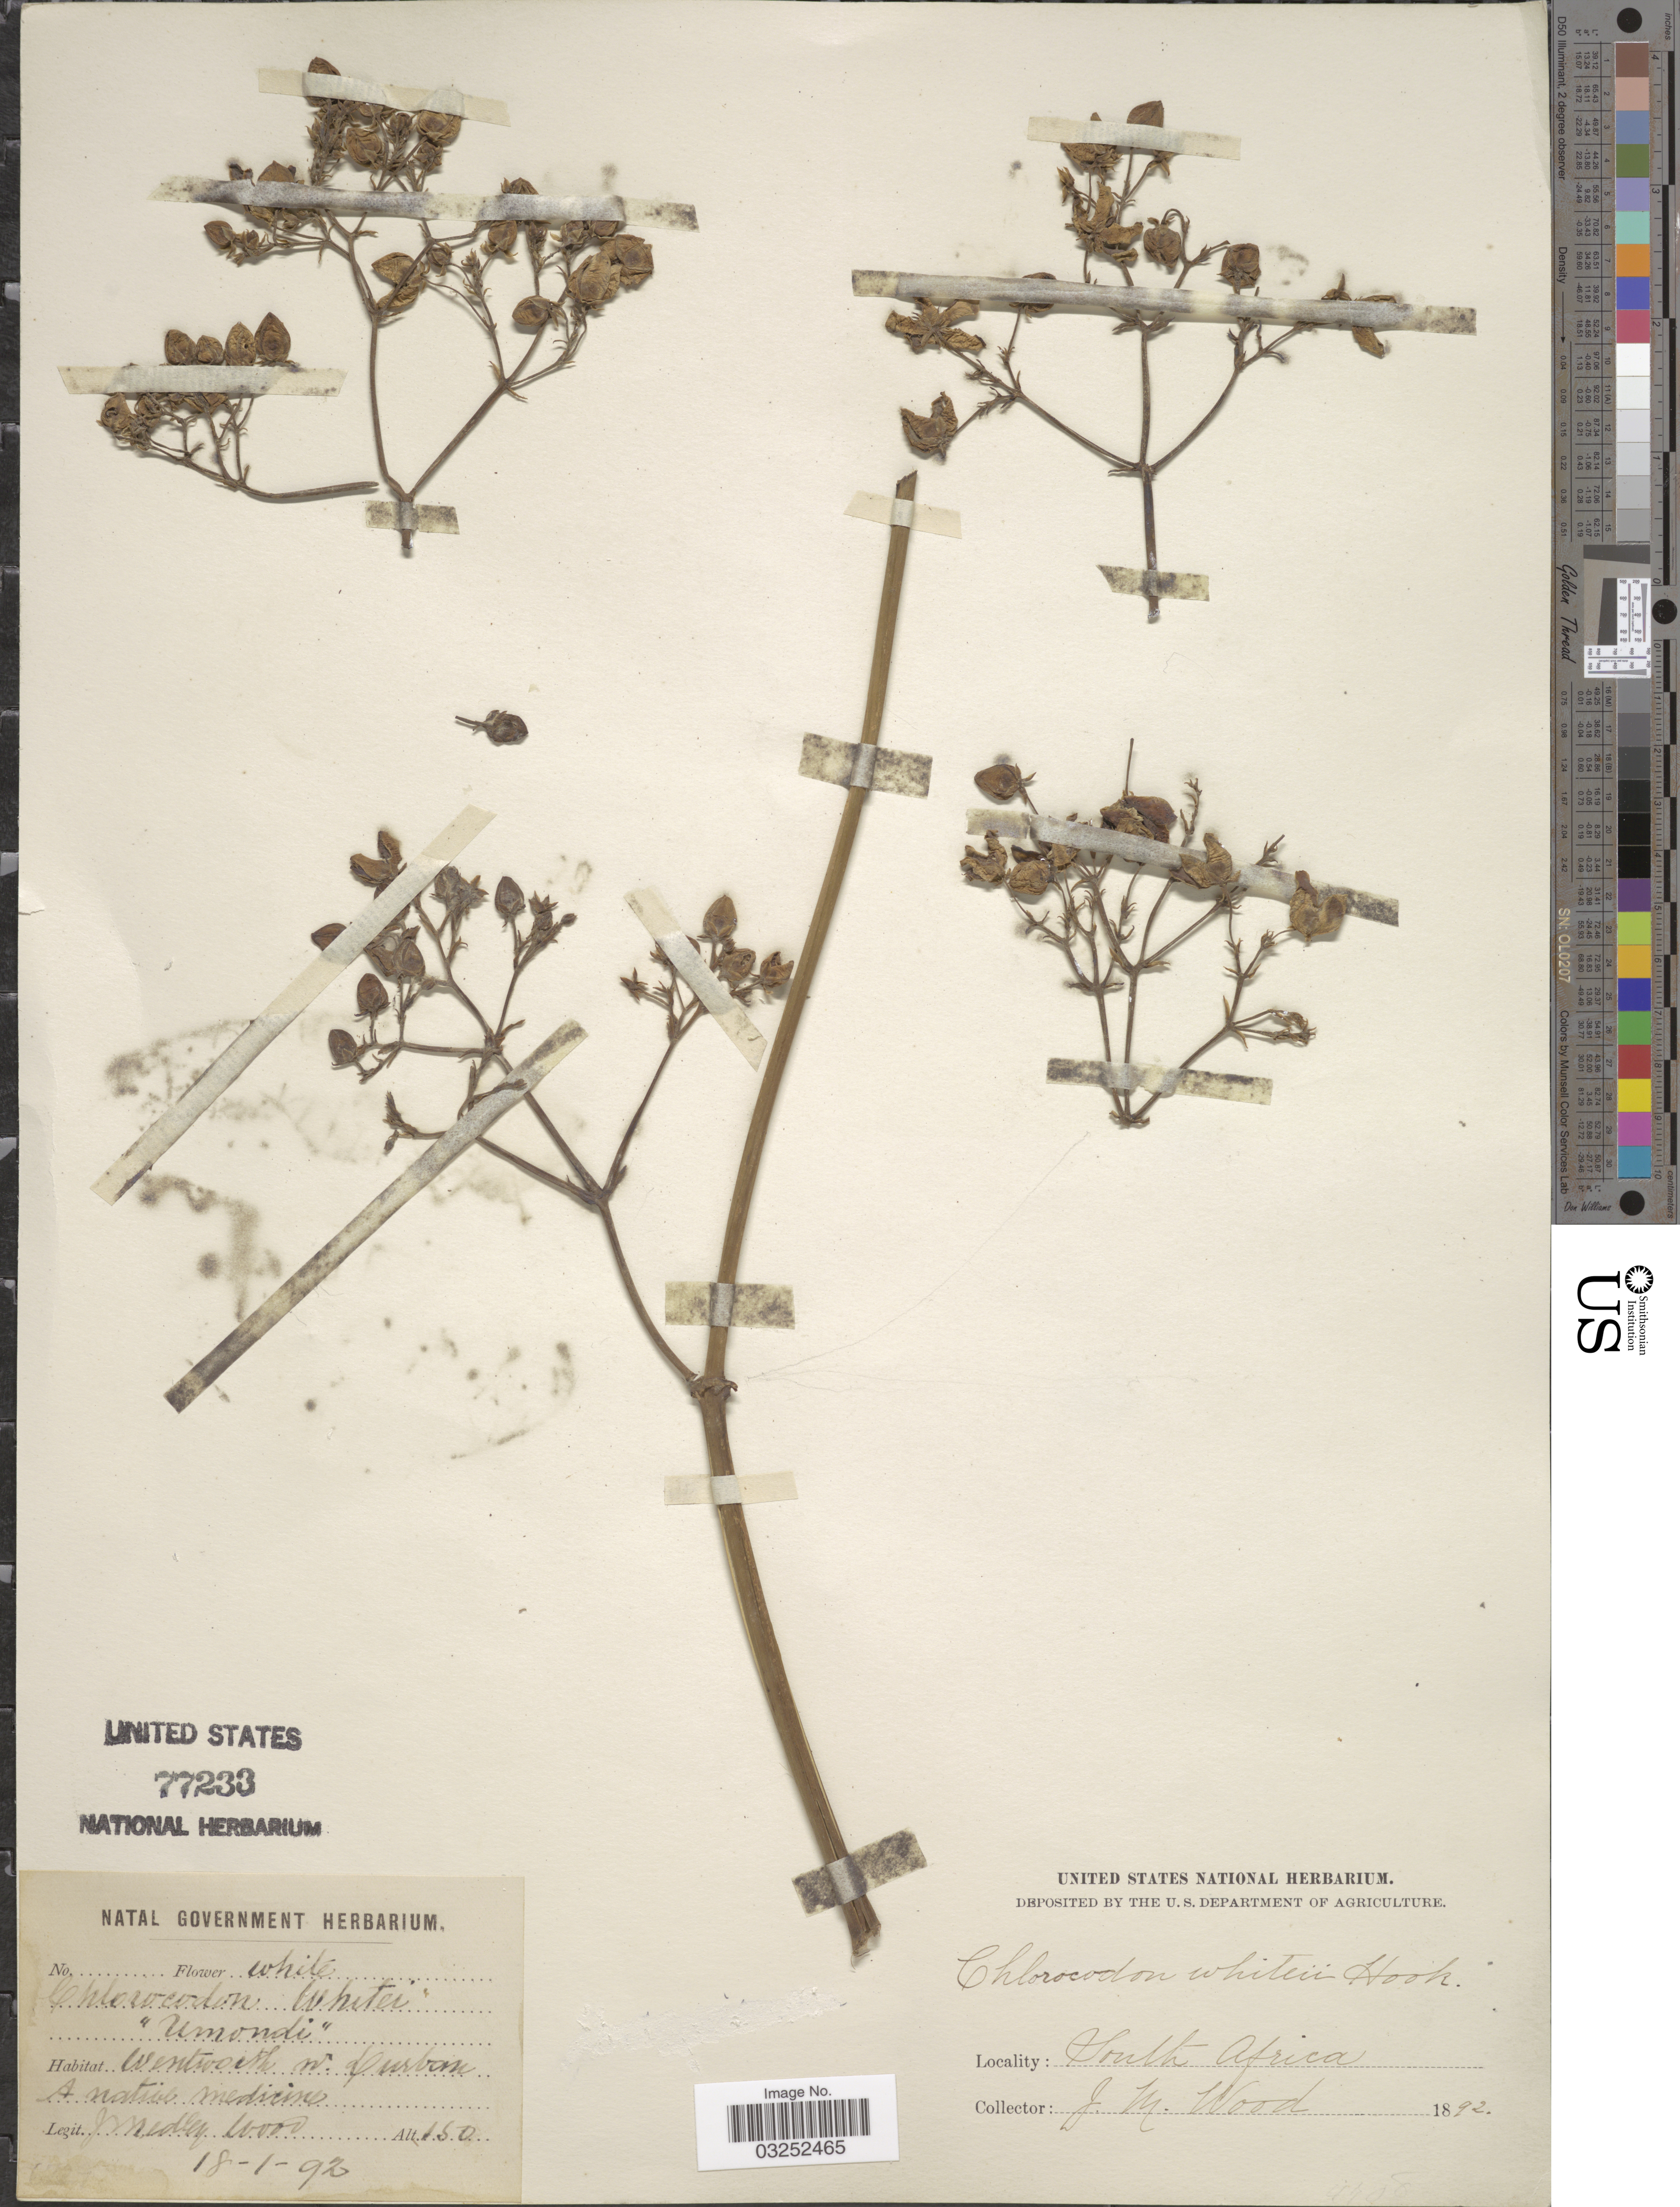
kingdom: Plantae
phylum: Tracheophyta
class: Magnoliopsida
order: Gentianales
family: Apocynaceae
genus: Mondia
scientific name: Mondia whitei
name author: Skeels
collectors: J. Medley Wood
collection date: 1892-01-18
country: South Africa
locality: Wentworth W. Durban.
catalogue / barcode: US 77233